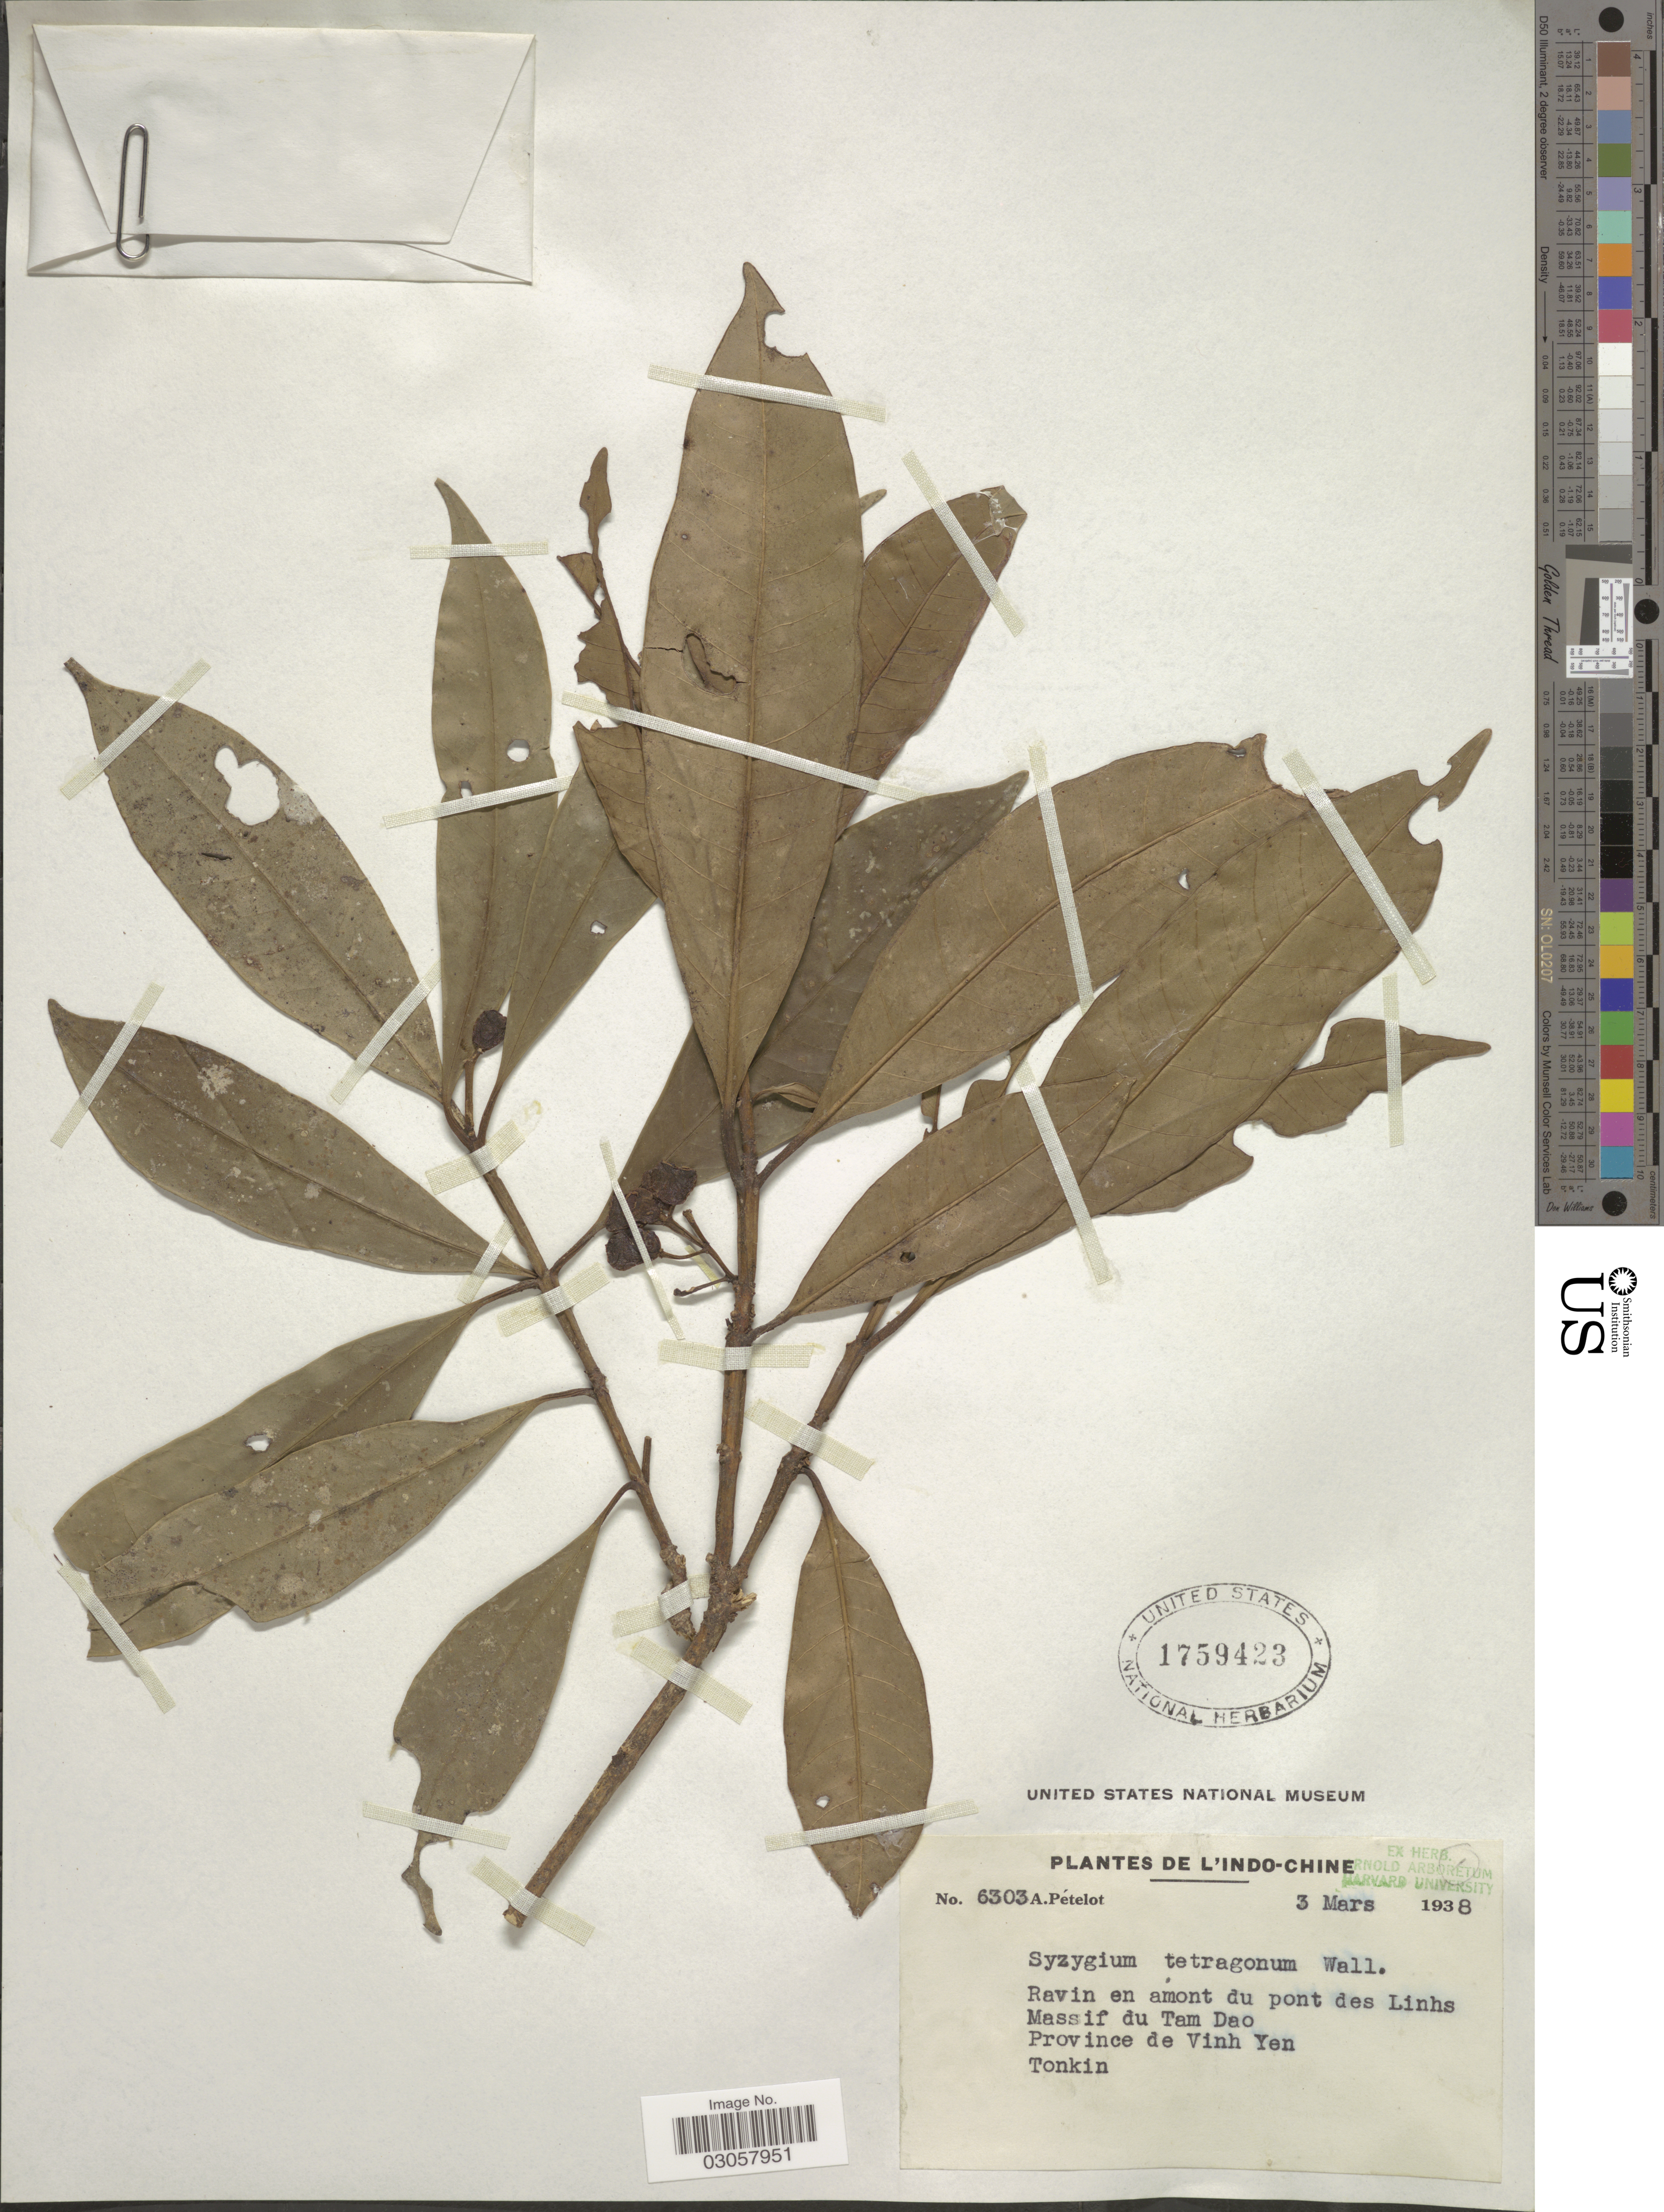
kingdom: Plantae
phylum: Tracheophyta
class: Magnoliopsida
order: Myrtales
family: Myrtaceae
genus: Syzygium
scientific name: Syzygium tetragonum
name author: (Wight) Wall. ex Walp.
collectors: A. Petelot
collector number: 6303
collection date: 1938-03-03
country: Vietnam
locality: L'Indo Chine. Ravin en amont du pont des Linhs. Massif du Tam Dao. Province de Vinh Yen. Tonkin.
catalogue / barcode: US 1759423